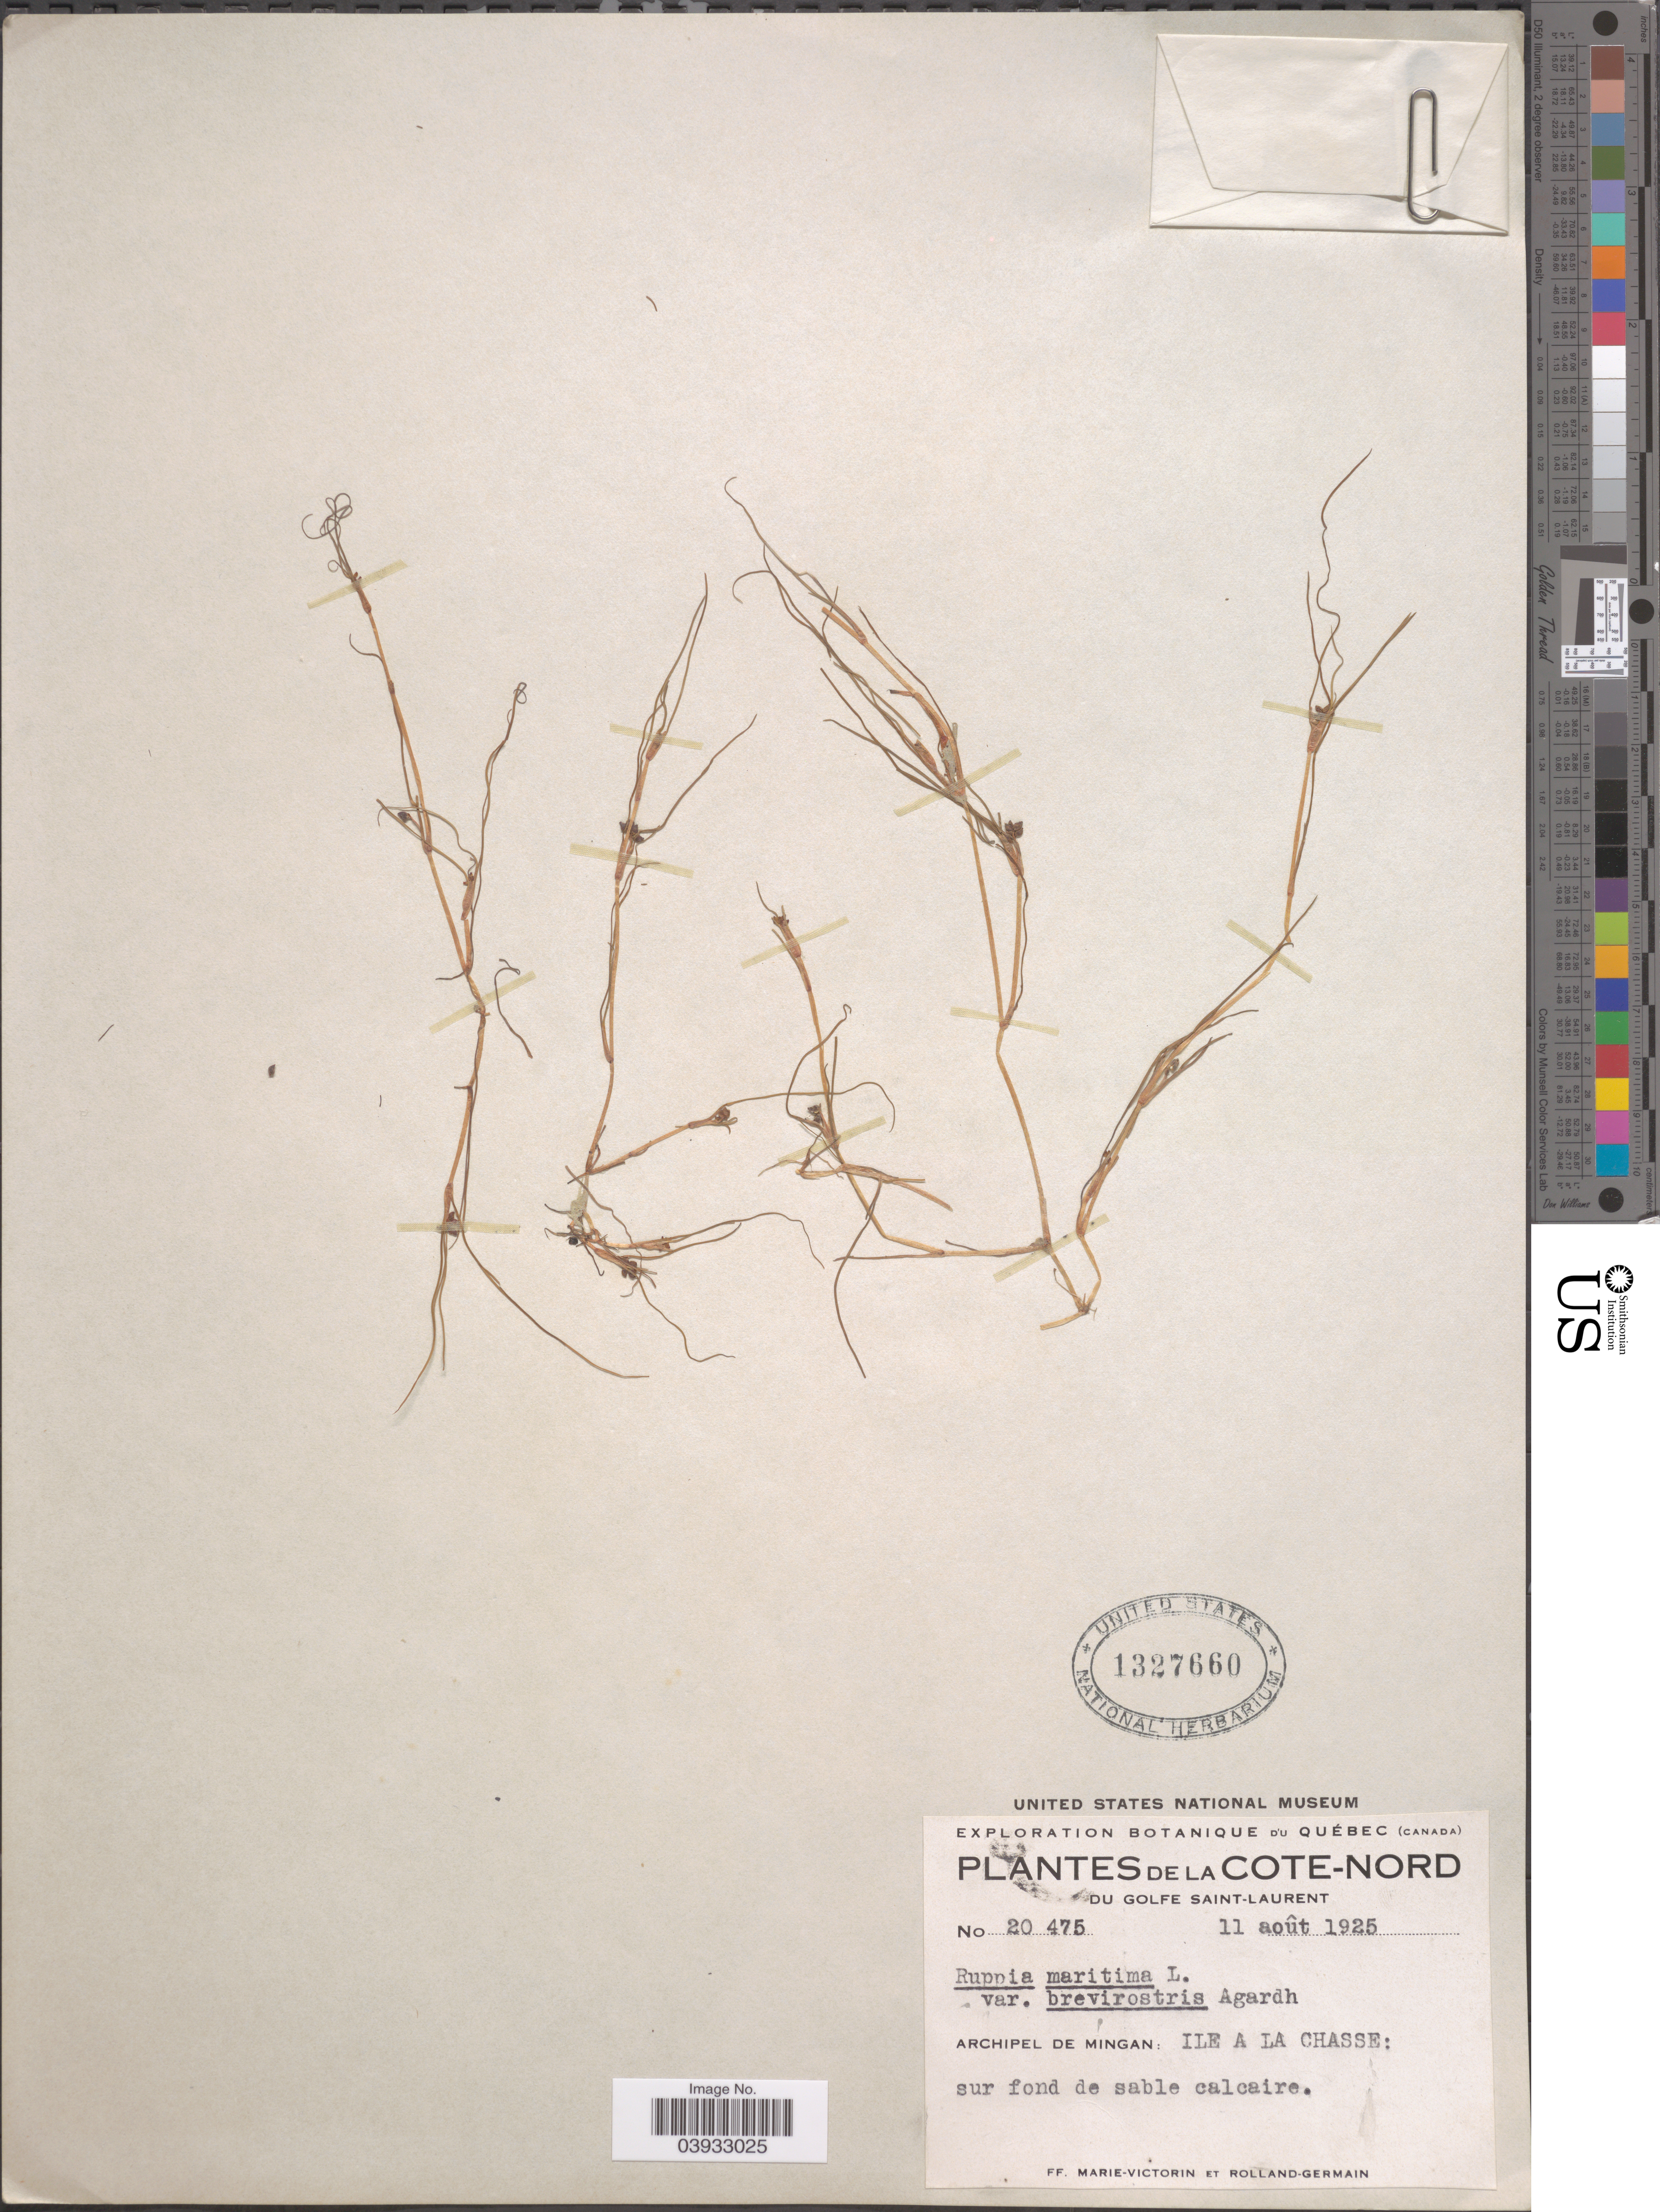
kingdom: Plantae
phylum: Tracheophyta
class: Liliopsida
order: Alismatales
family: Ruppiaceae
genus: Ruppia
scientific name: Ruppia maritima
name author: L.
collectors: F. Marie-Victorin & Rolland-Germain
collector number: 20475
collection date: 1925-08-11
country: Canada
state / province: Quebec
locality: La Cote-Nord du Golfe Saint-Laurent. Archipel de Mingan: Ile a La Chasse.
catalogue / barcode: US 1327660